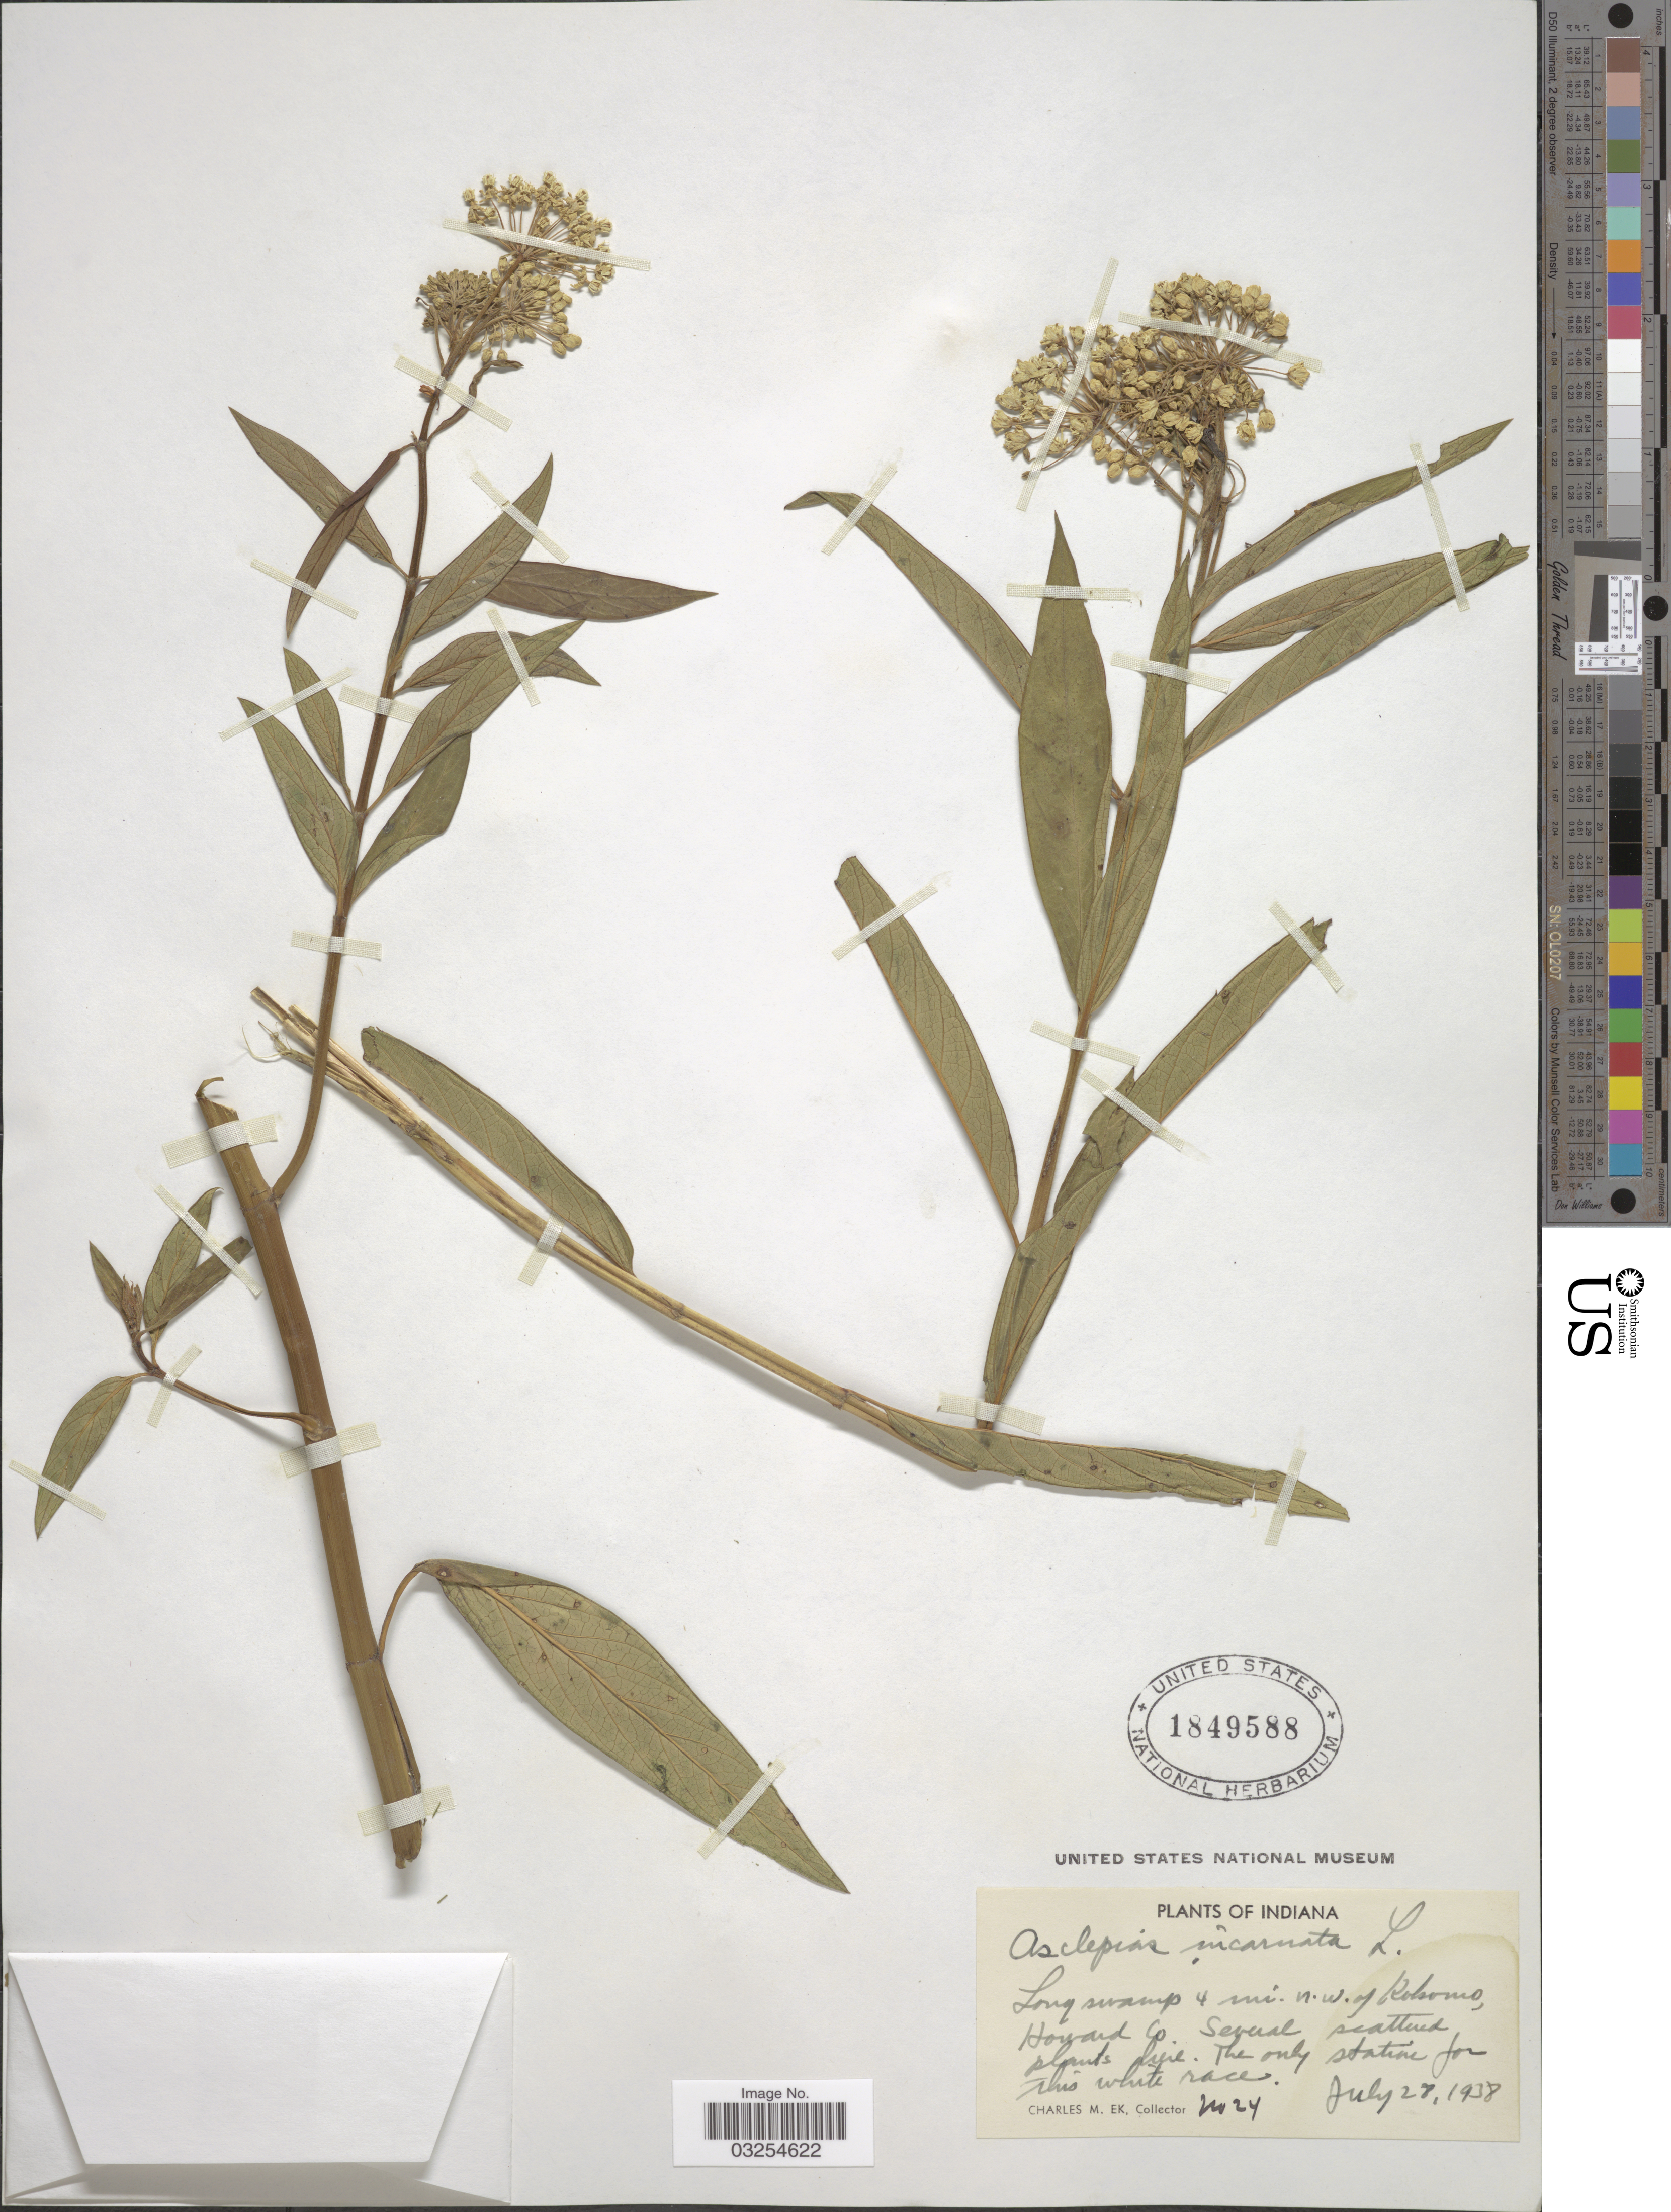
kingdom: Plantae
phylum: Tracheophyta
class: Magnoliopsida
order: Gentianales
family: Apocynaceae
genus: Asclepias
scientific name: Asclepias incarnata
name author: L.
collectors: C. Ek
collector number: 24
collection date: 1938-07-27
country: United States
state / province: Indiana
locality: Long swamp 4 mi. n.w. of Kokomo, Howard Co.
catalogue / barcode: US 1849588